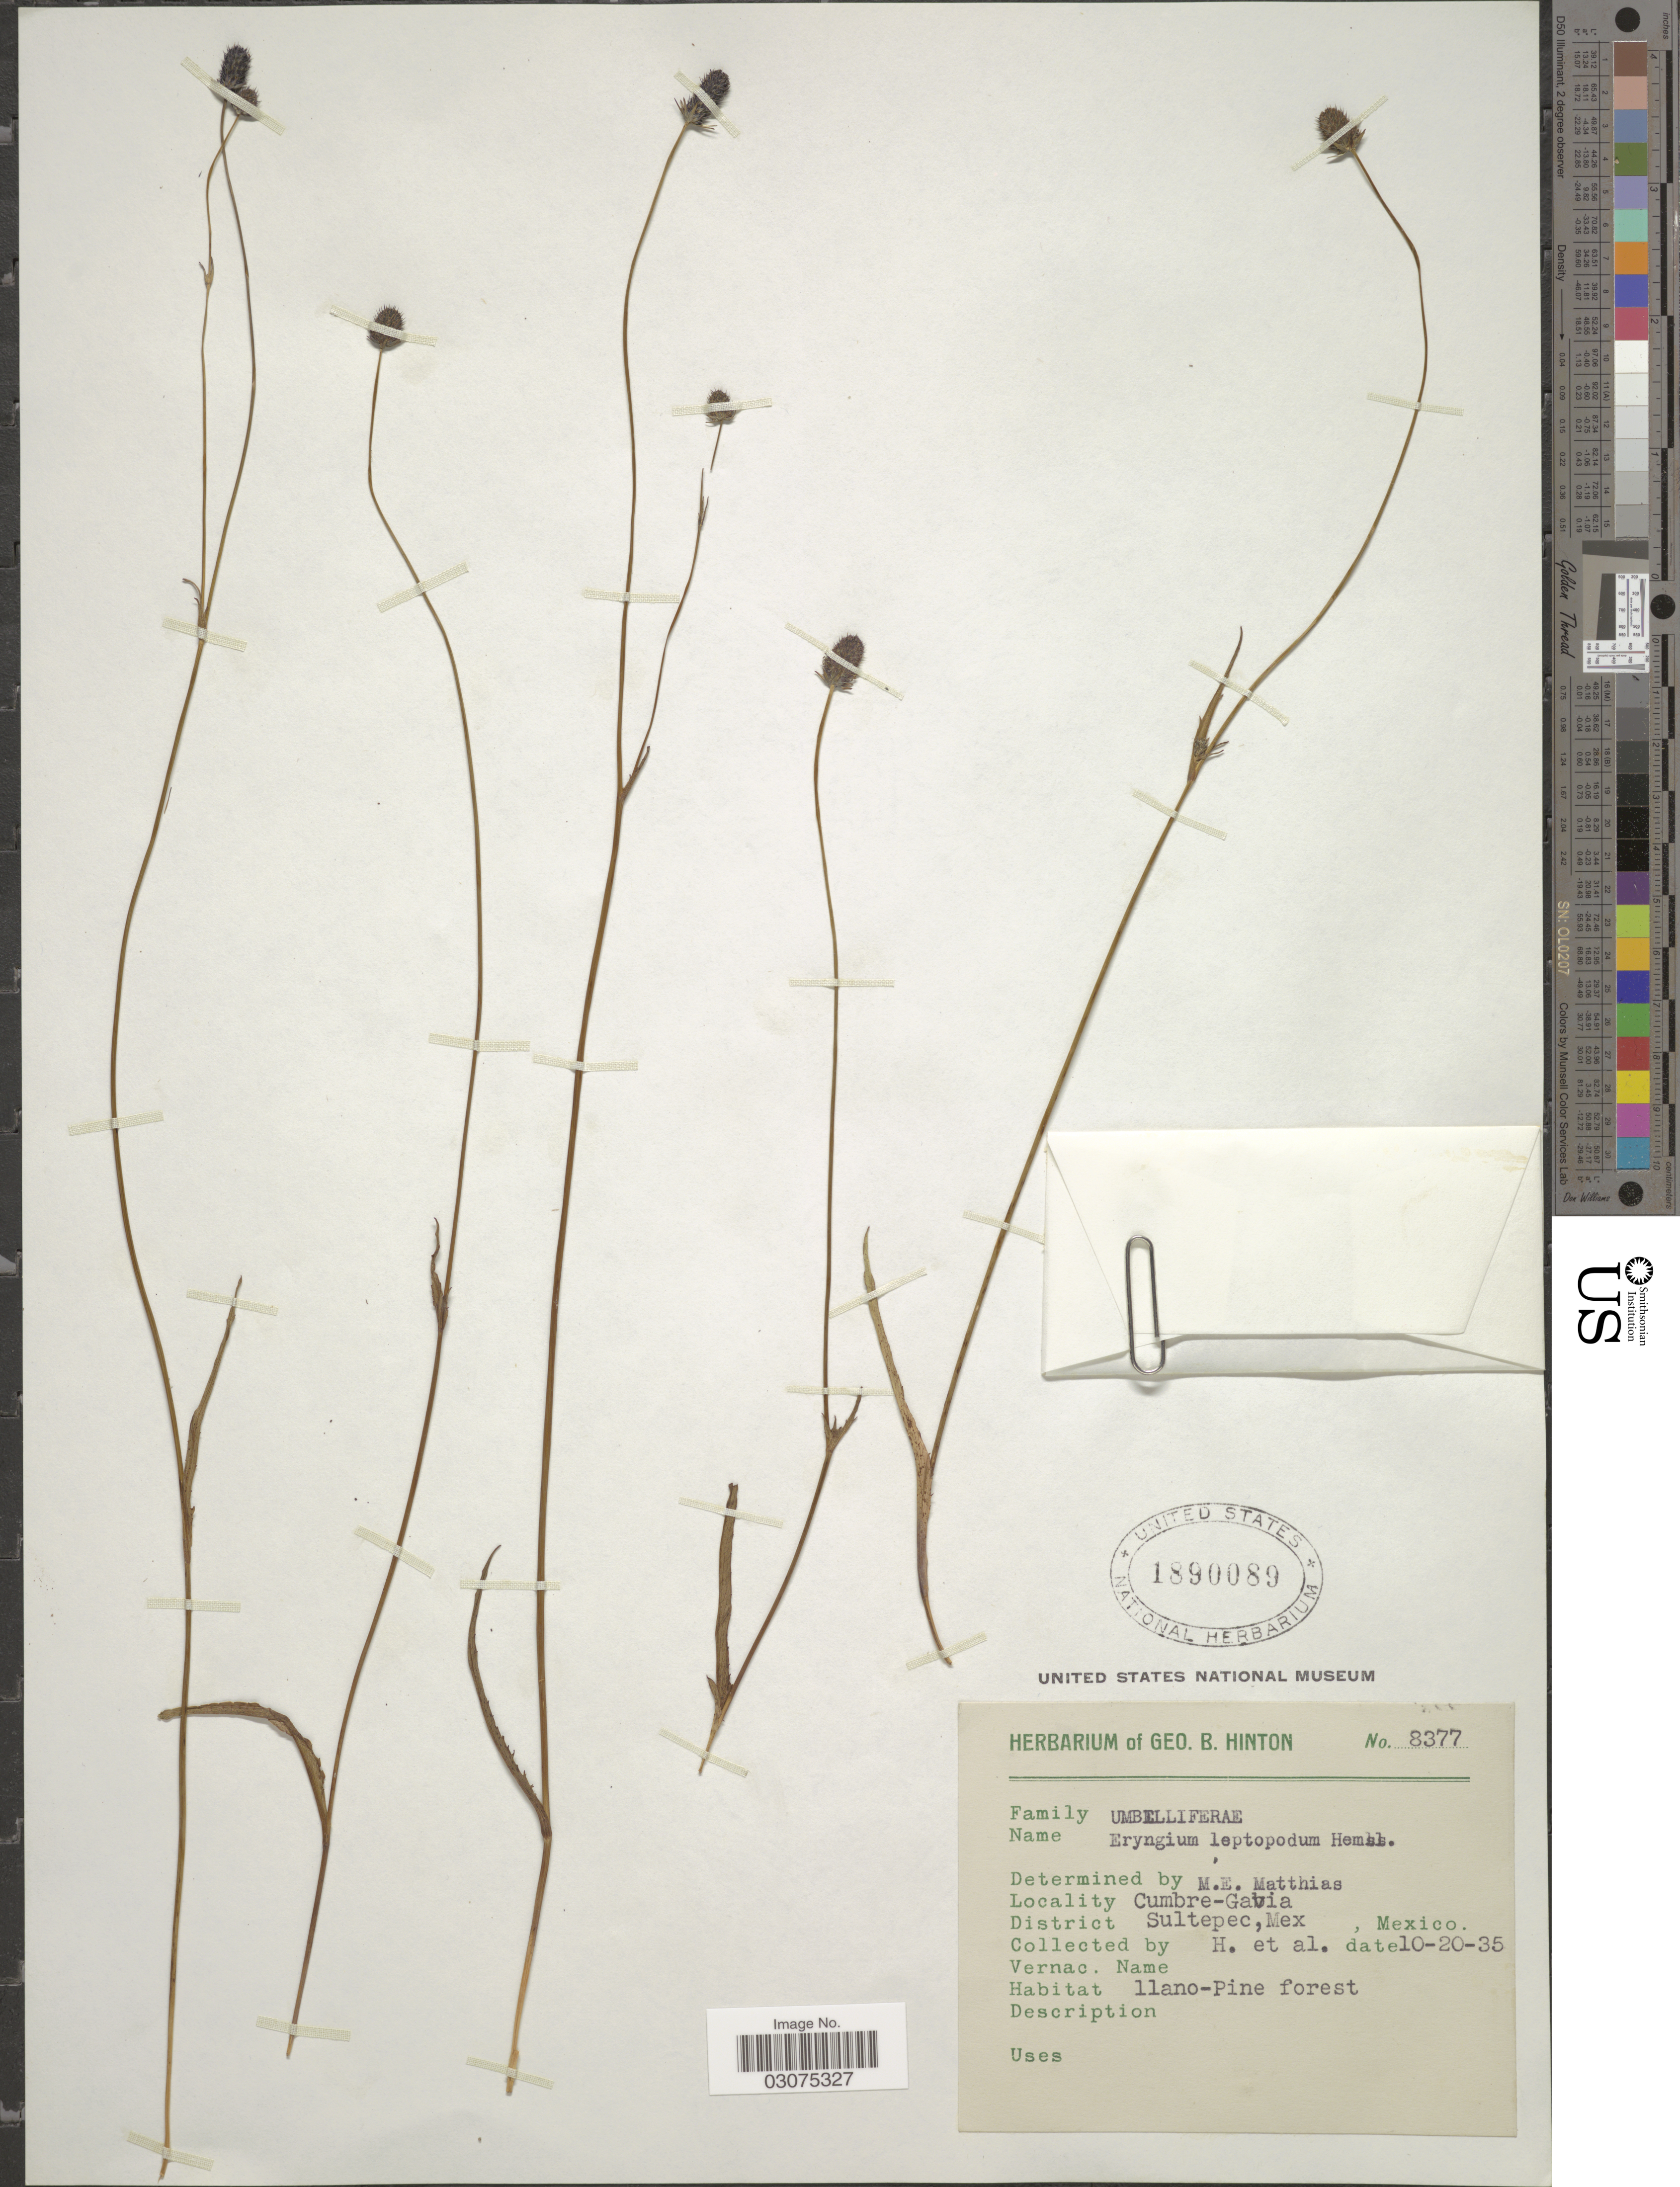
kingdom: Plantae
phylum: Tracheophyta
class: Magnoliopsida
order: Apiales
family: Apiaceae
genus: Eryngium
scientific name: Eryngium bonplandii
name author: F. Delaroche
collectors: G. B. Hinton & et al.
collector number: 8377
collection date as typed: Transcribed d/m/y: 20/10/35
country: Mexico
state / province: México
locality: Cumbre-Gavaia. District Sultepec.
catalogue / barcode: US 1890089